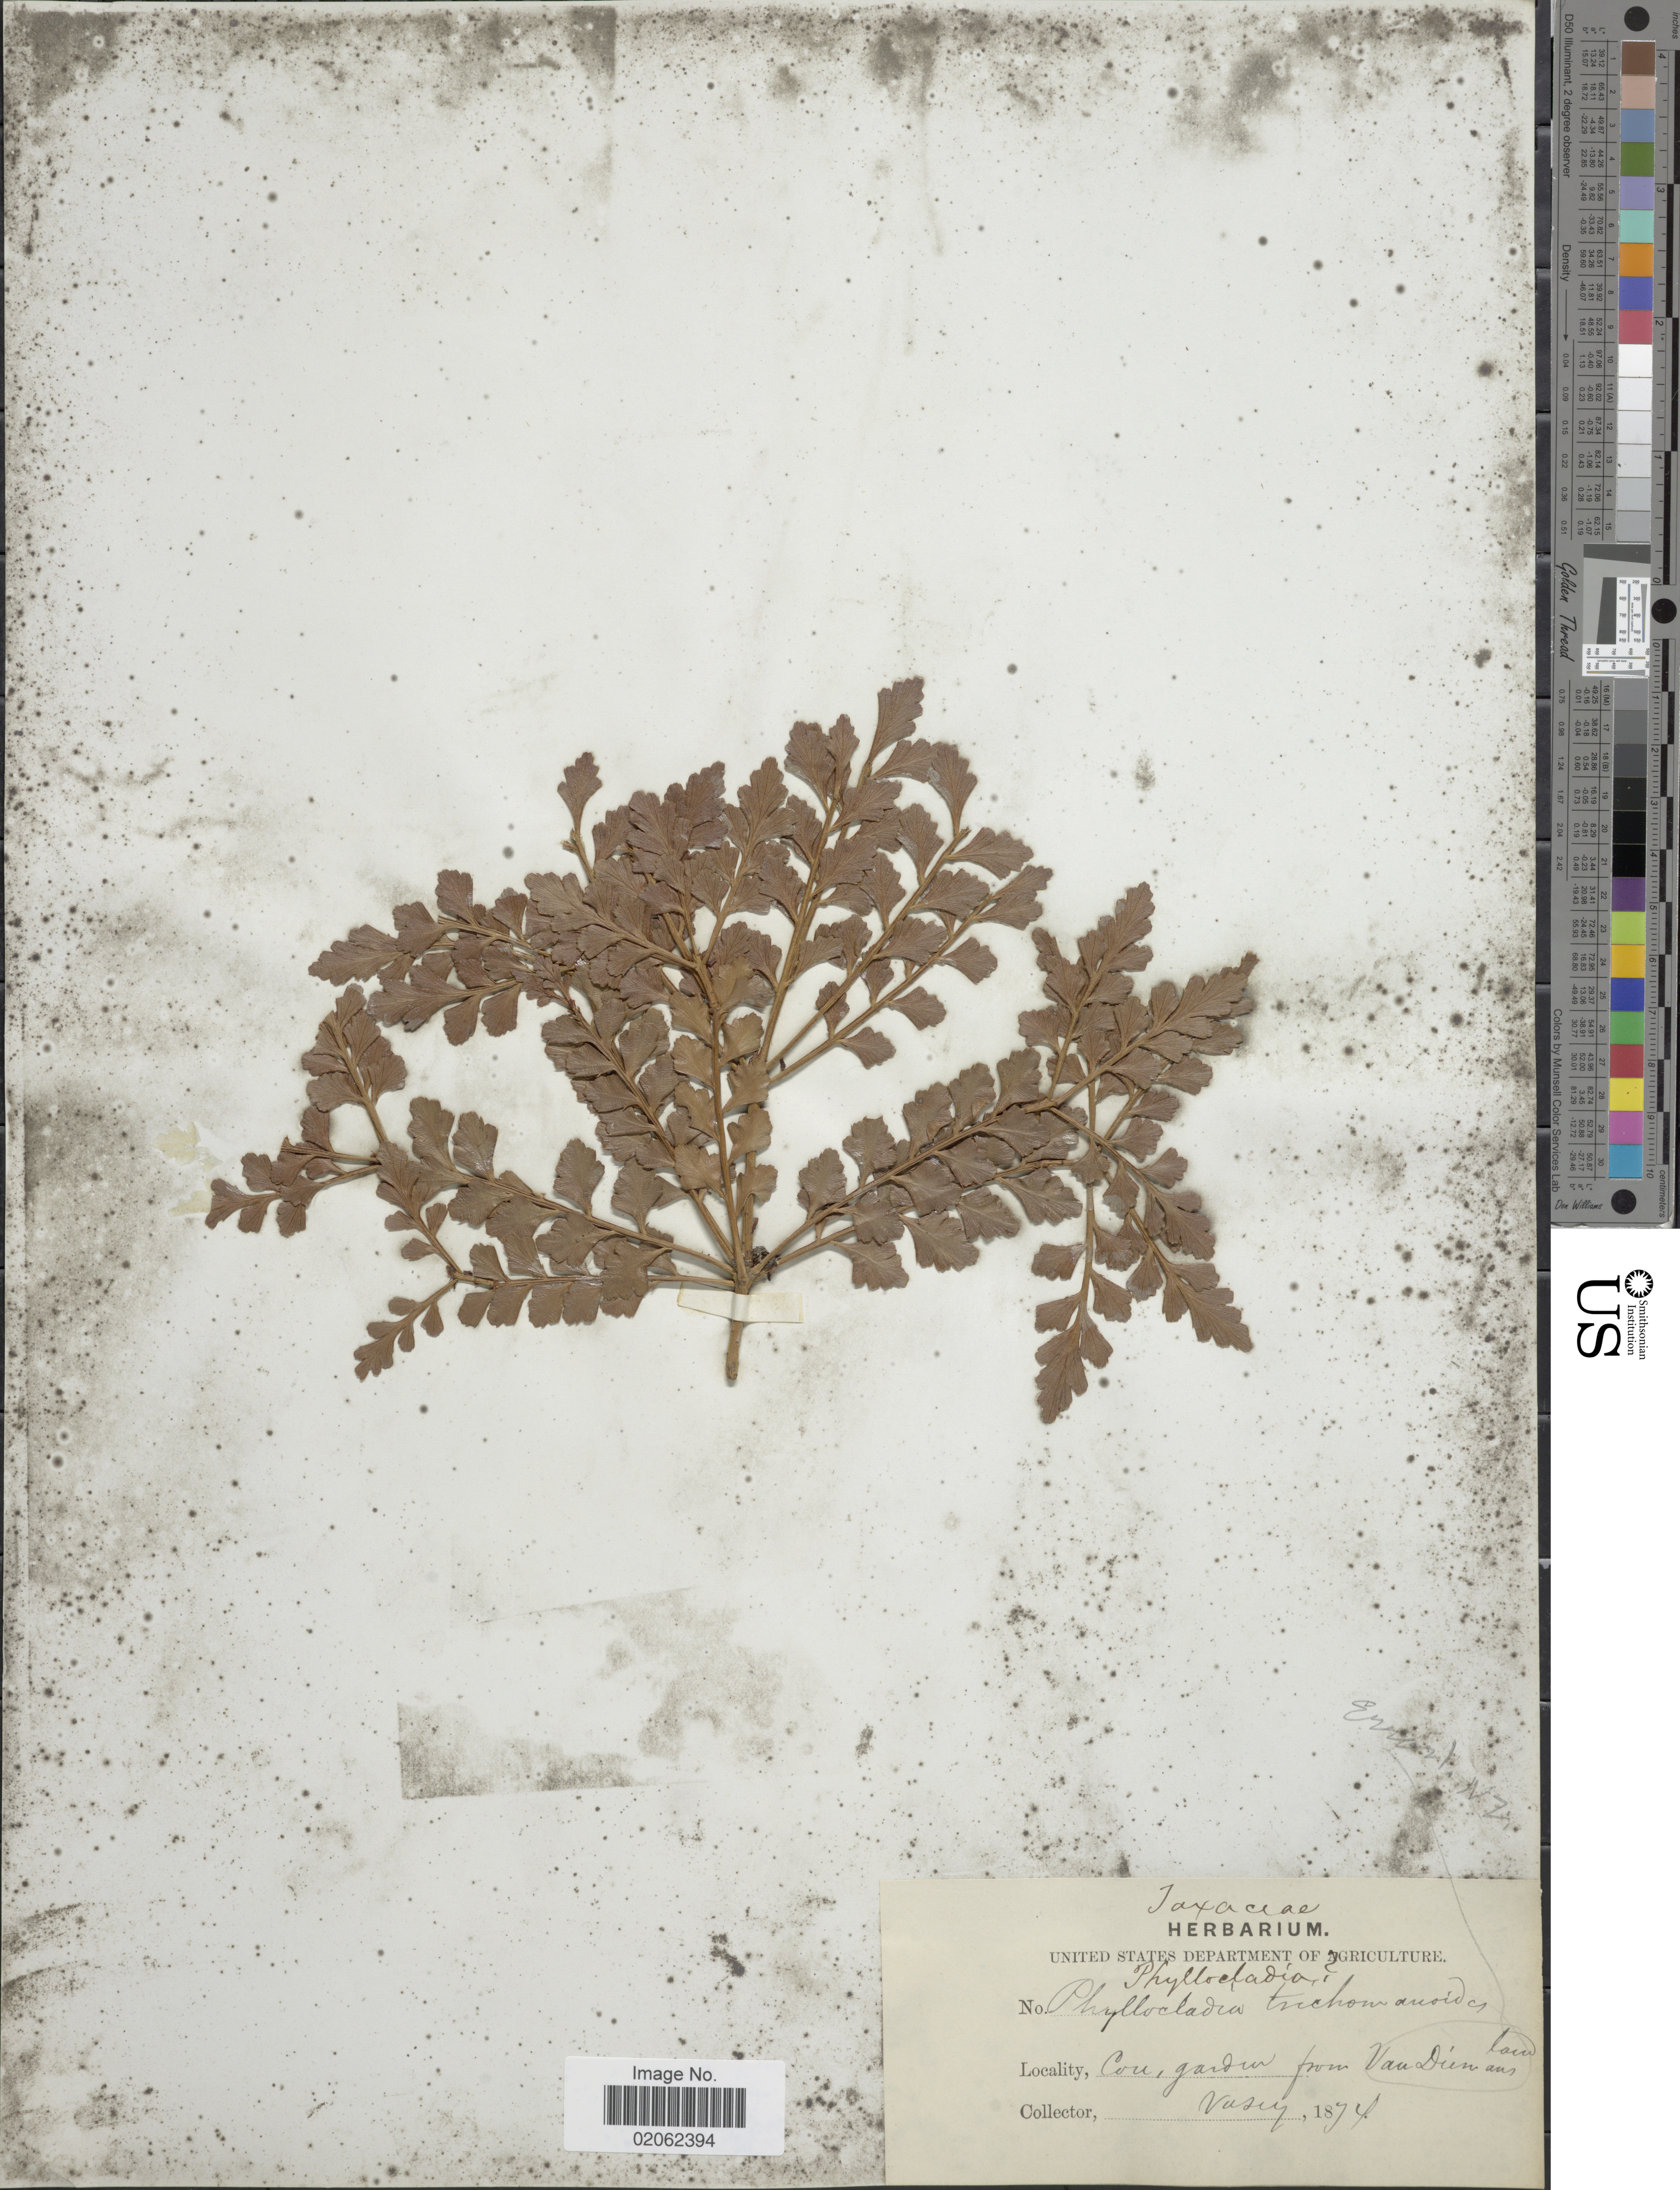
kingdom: Plantae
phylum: Tracheophyta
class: Pinopsida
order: Pinales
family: Phyllocladaceae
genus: Phyllocladus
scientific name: Phyllocladus trichomanoides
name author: D. Don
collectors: Vasey, --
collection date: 1874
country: United States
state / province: District of Columbia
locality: Con. garden from Van Diemen's Land.